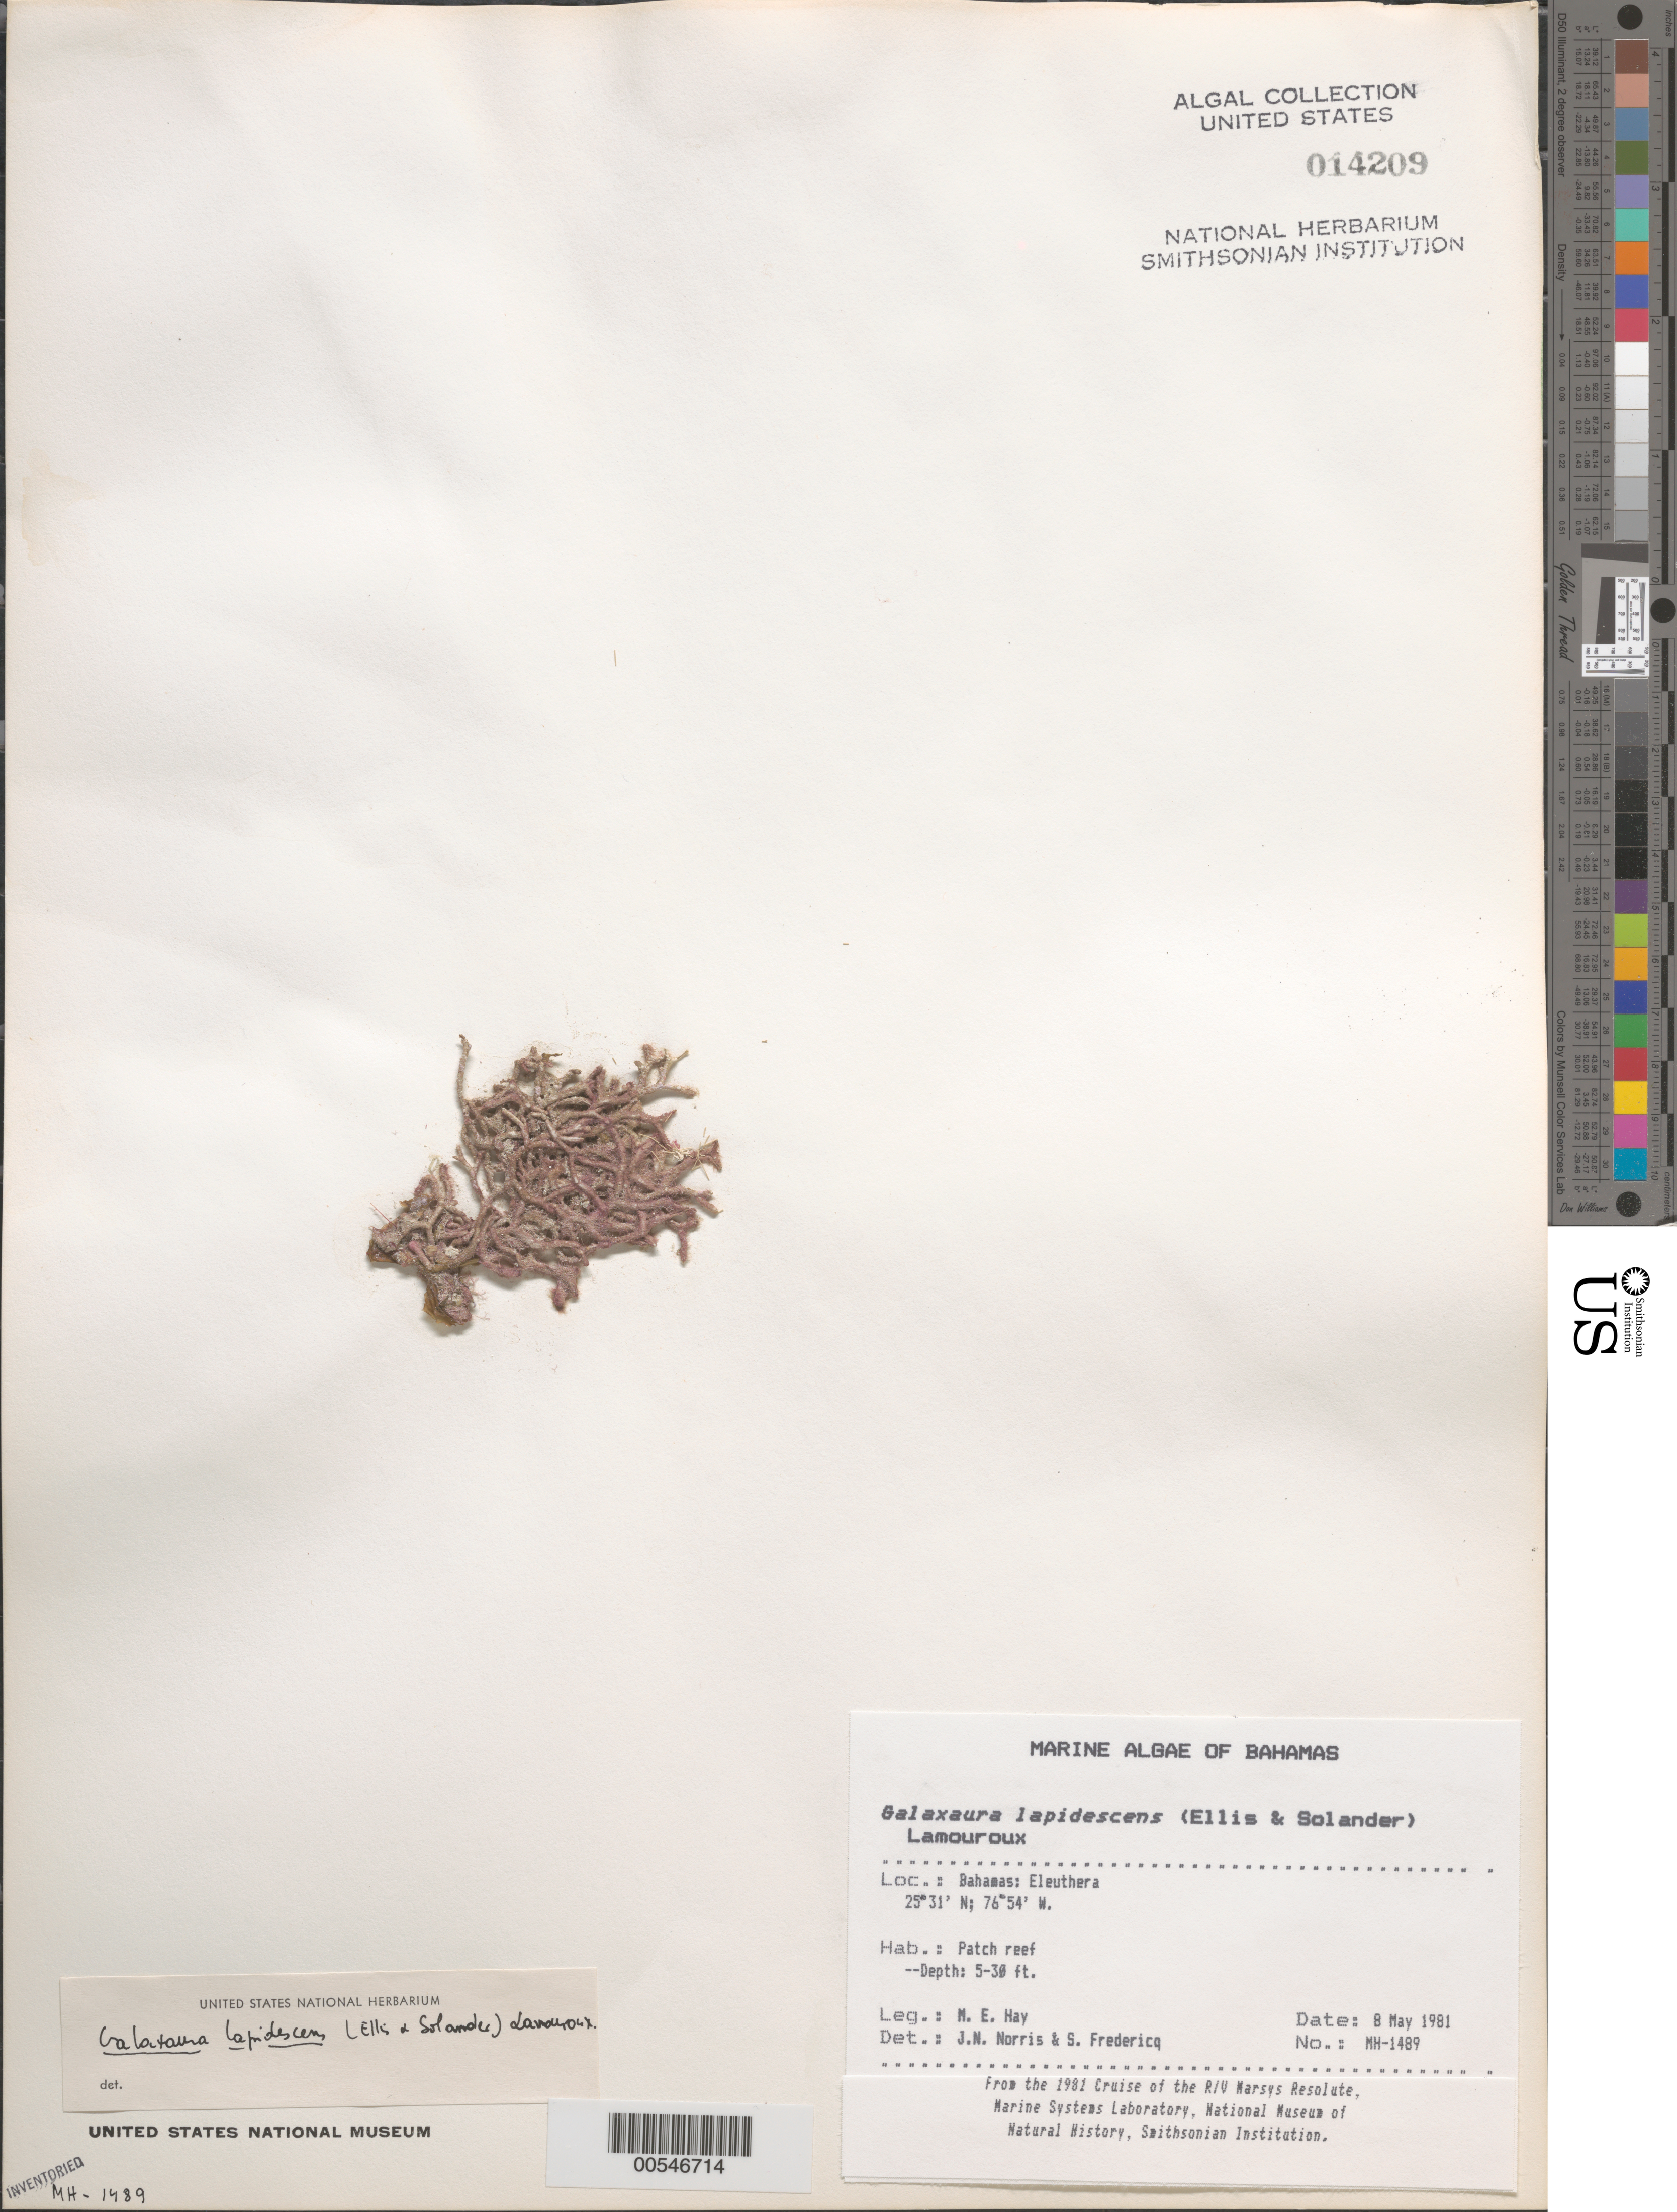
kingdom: Plantae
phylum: Rhodophyta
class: Florideophyceae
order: Nemaliales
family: Galaxauraceae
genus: Galaxaura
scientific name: Galaxaura rugosa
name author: (Ellis & Sol.) J.V.Lamouroux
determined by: Algae name updating Project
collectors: M. E. Hay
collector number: MEH-1489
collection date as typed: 08 May 1981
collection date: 1981-05-08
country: Bahamas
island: Eleuthera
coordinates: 23 31 N, 78 54 W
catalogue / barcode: US 14209